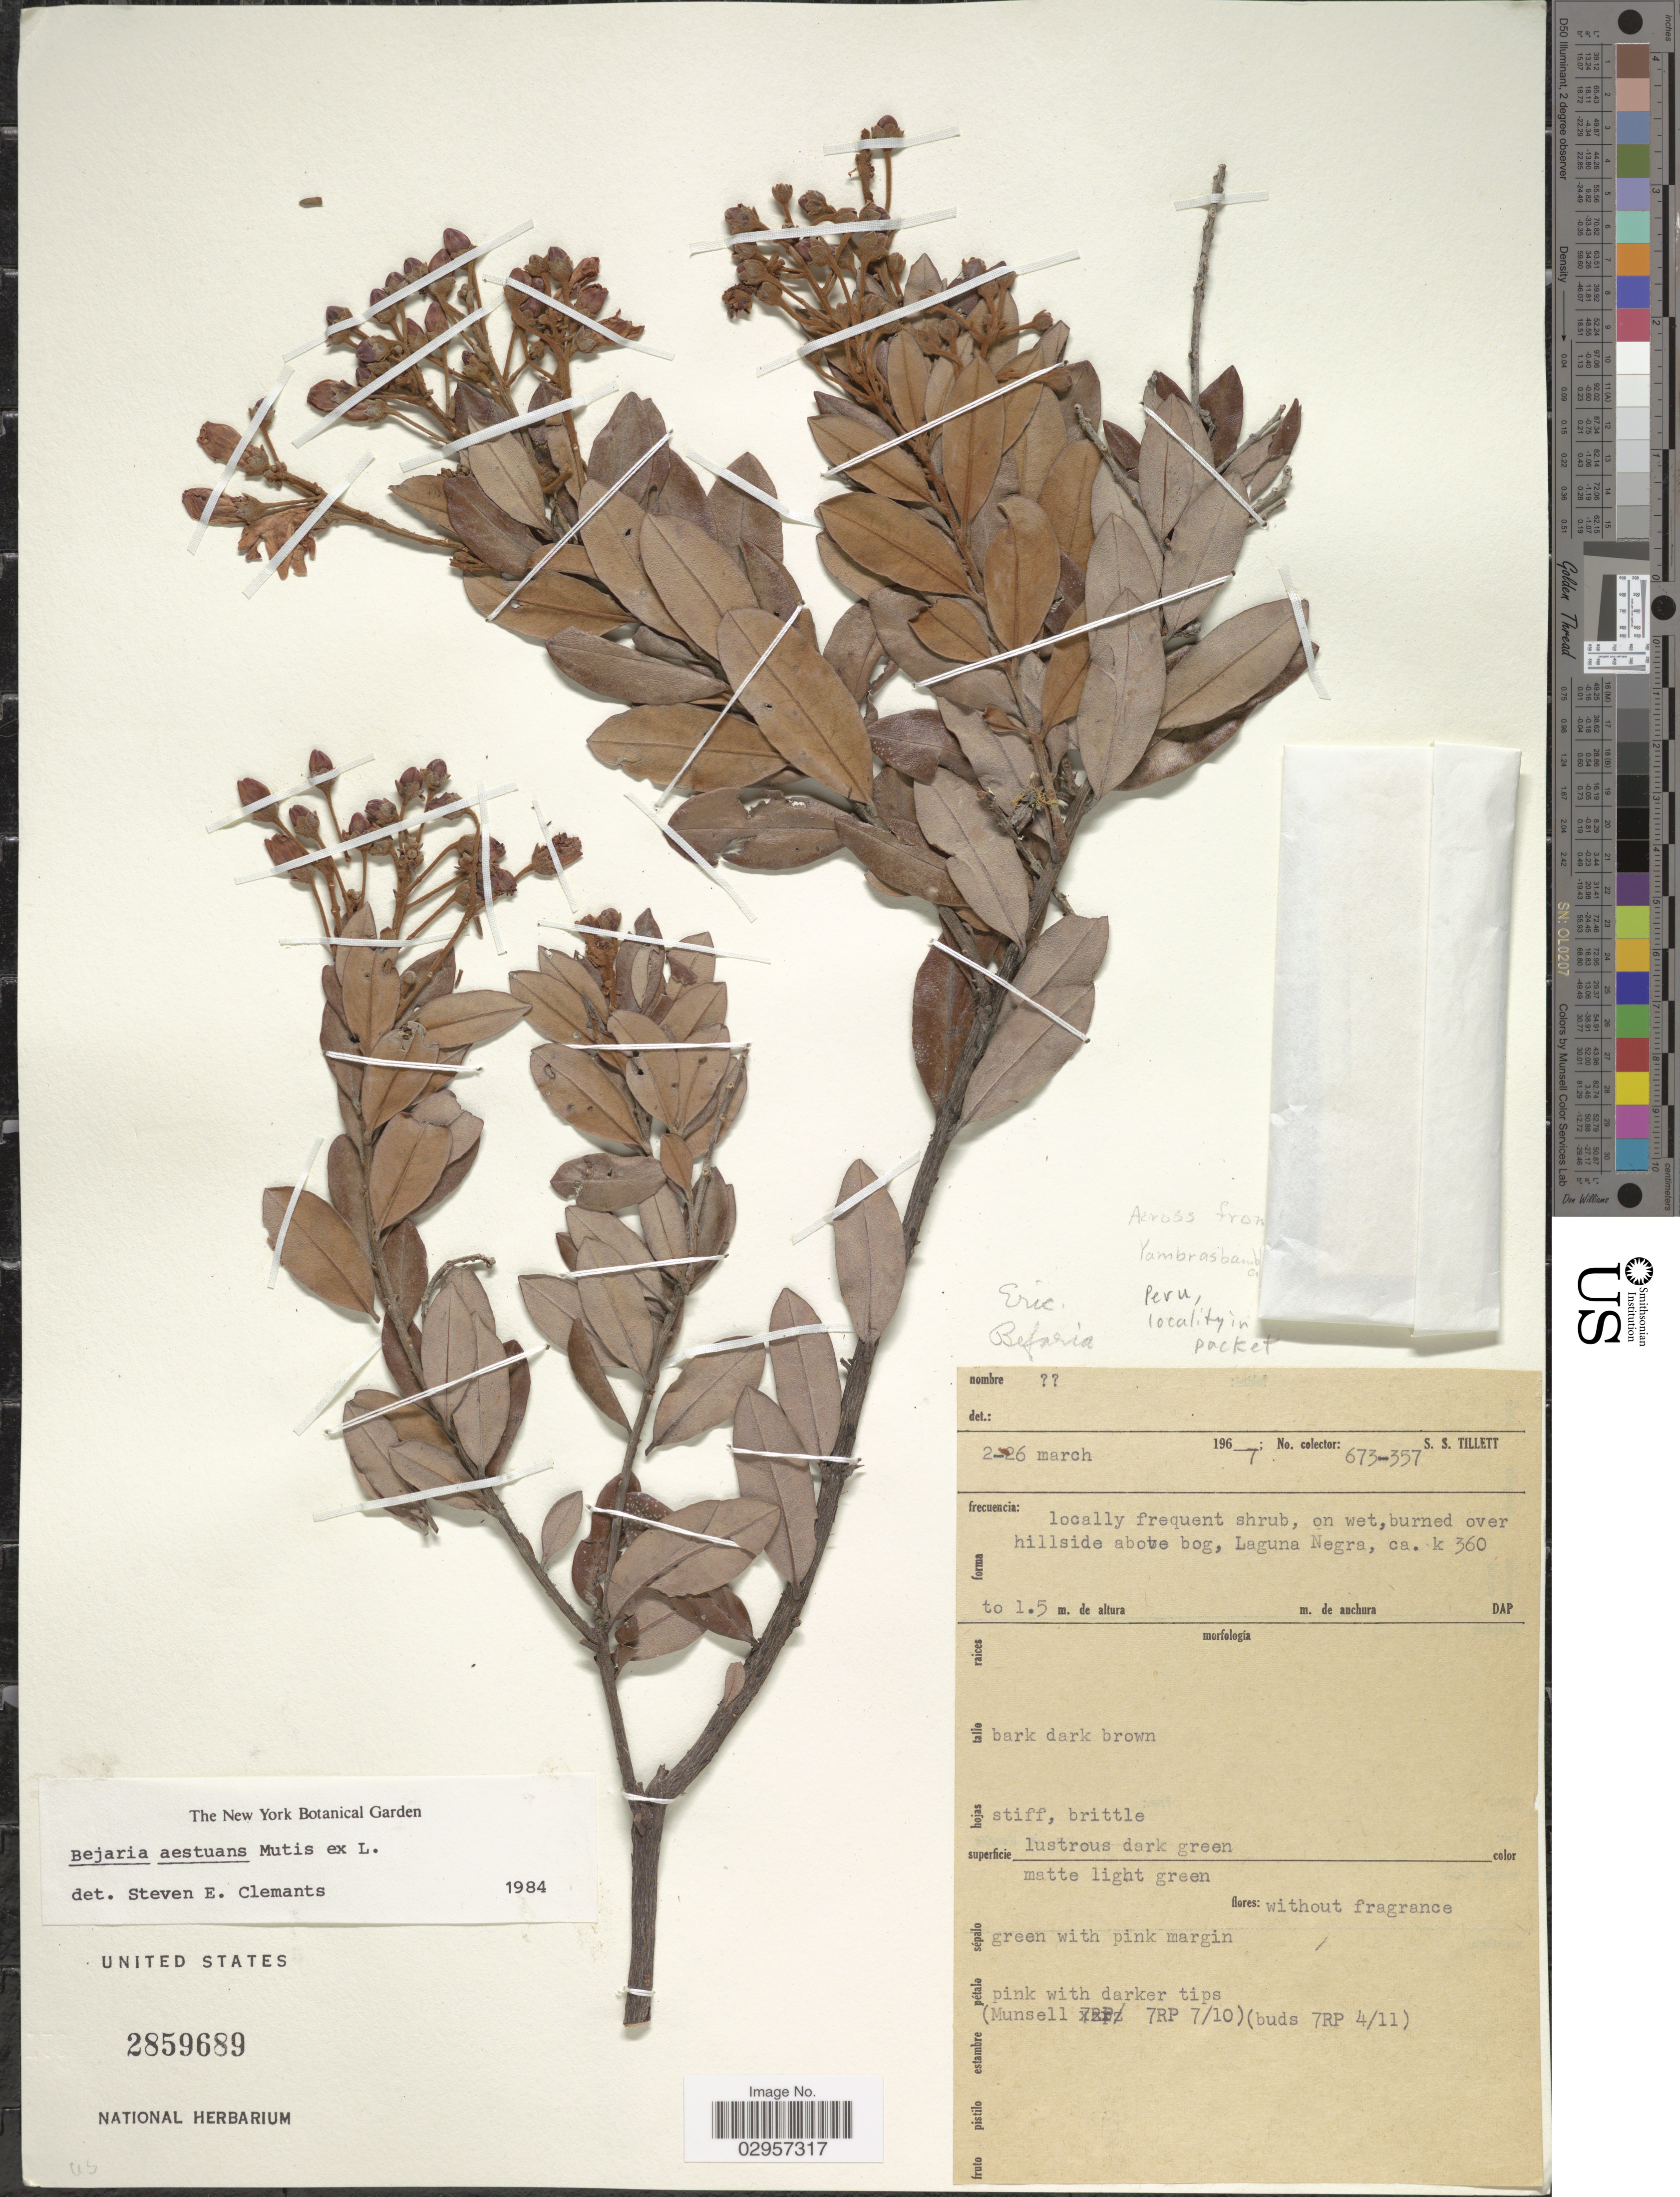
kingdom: Plantae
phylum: Tracheophyta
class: Magnoliopsida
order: Ericales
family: Ericaceae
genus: Befaria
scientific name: Befaria aestuans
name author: Mutis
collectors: S. S. Tillett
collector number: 673-357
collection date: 1967-03-02/1967-03-26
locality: Over hillside above bog, Laguna Negra, ca. k 360.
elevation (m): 1.5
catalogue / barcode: US 2859689